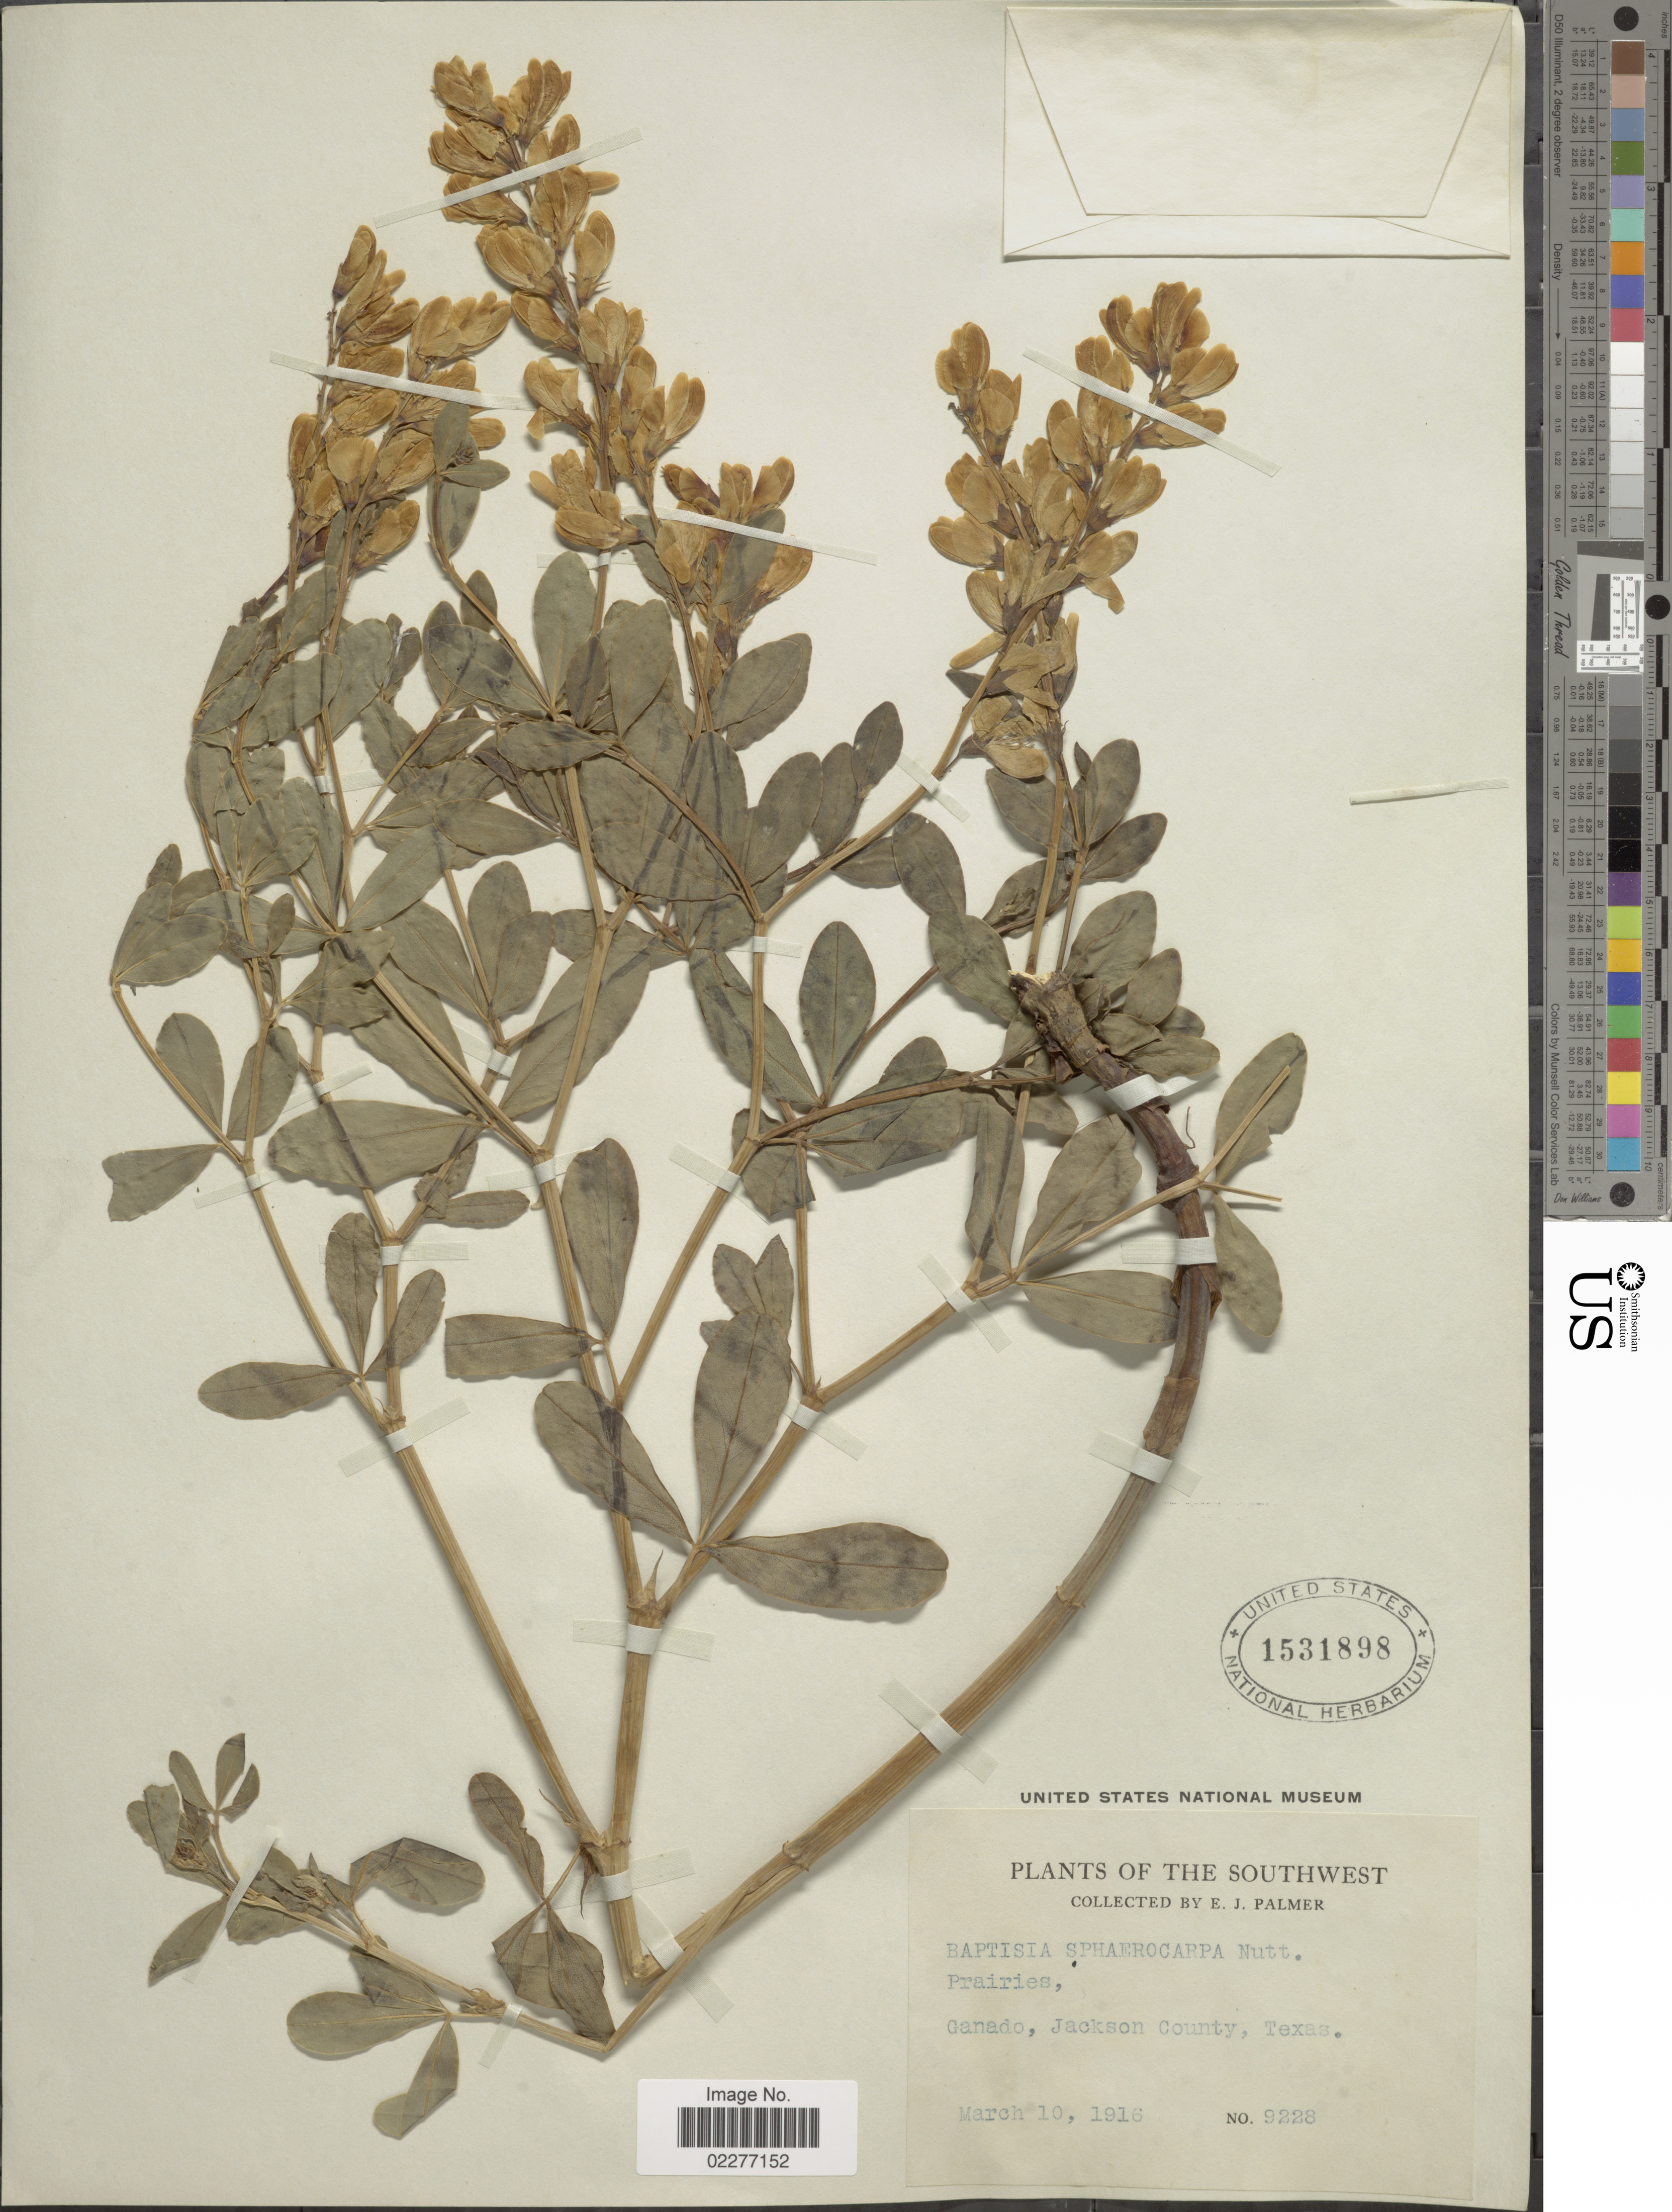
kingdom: Plantae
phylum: Tracheophyta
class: Magnoliopsida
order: Fabales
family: Fabaceae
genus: Baptisia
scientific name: Baptisia viridis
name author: Larisey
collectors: E. J. Palmer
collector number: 9228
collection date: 1916-03-10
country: United States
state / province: Texas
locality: The Southwest, Praires, Canado, Jackson County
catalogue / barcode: US 1531898